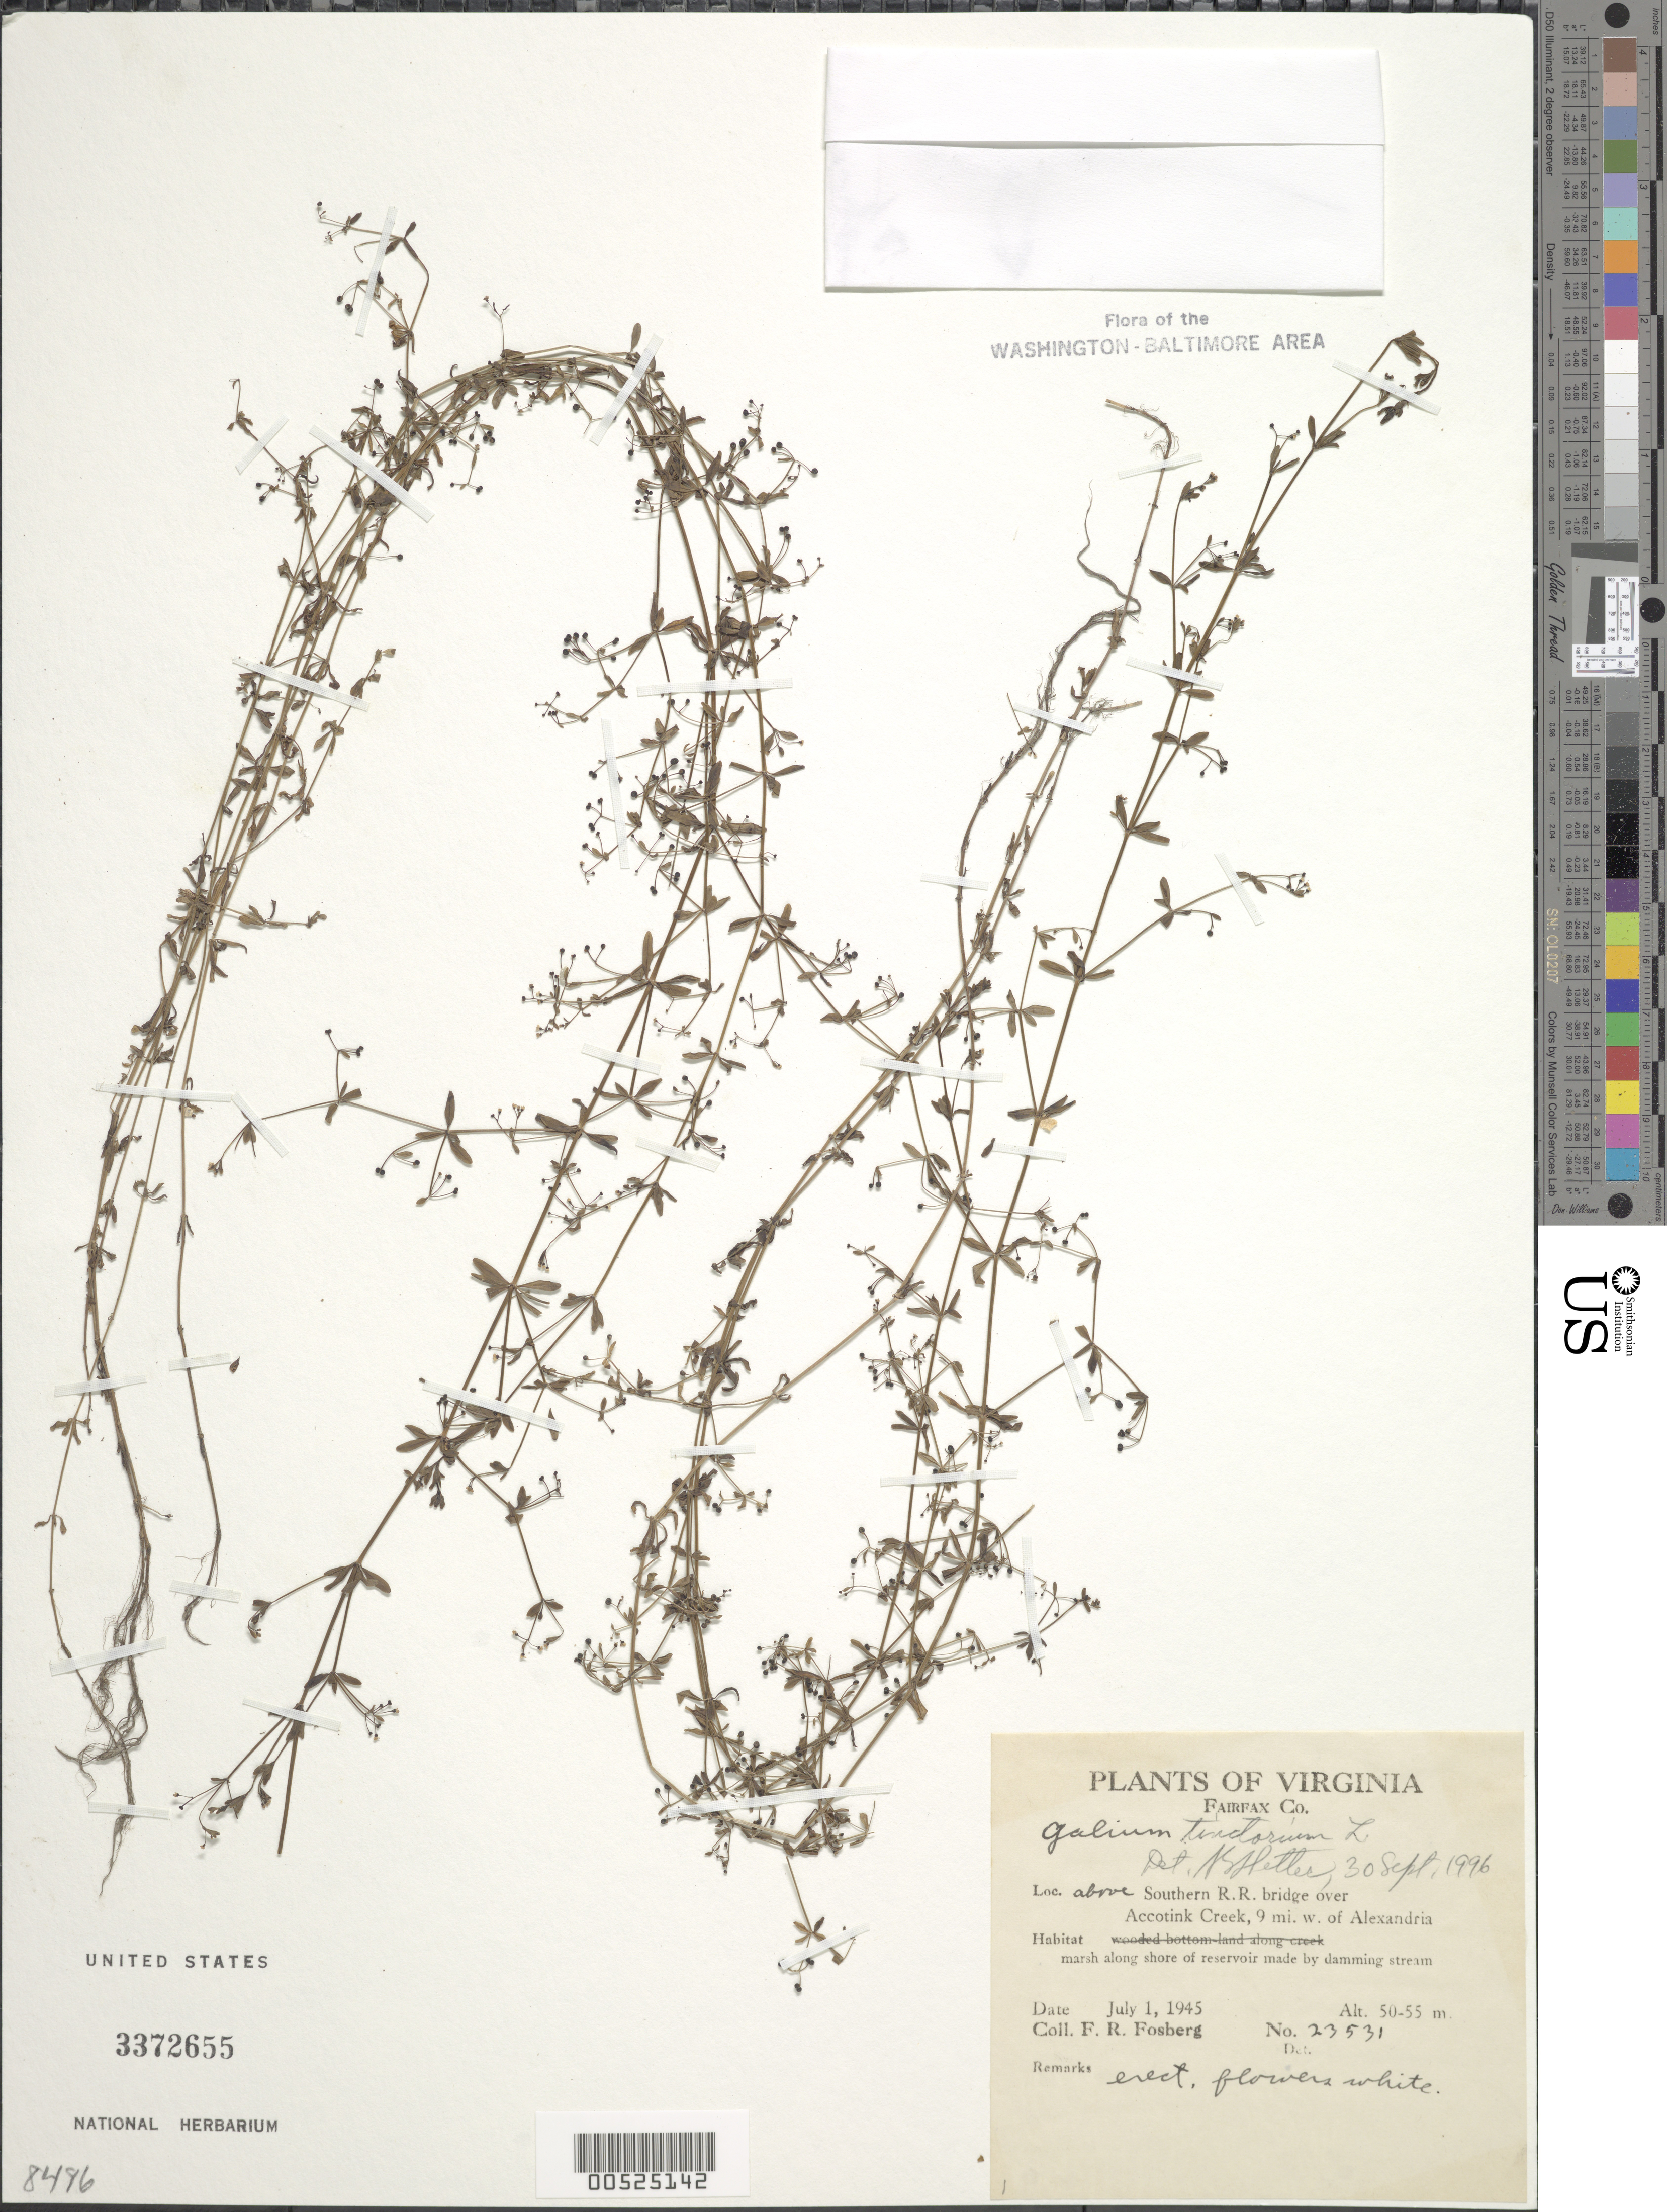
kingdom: Plantae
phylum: Tracheophyta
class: Magnoliopsida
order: Gentianales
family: Rubiaceae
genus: Galium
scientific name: Galium tinctorium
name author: (L.) Scop.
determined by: Shetler, Stanwyn G., (US), NMNH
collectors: F. R. Fosberg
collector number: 23531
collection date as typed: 01 Jul 1945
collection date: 1945-07-01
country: United States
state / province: Virginia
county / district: Fairfax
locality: Above Southern R.R. Bridge over Accotink Creek, 9 mi. W of Alexandria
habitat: Marsh along shore of reservoir made by damming stream,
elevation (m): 50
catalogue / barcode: US 3372655